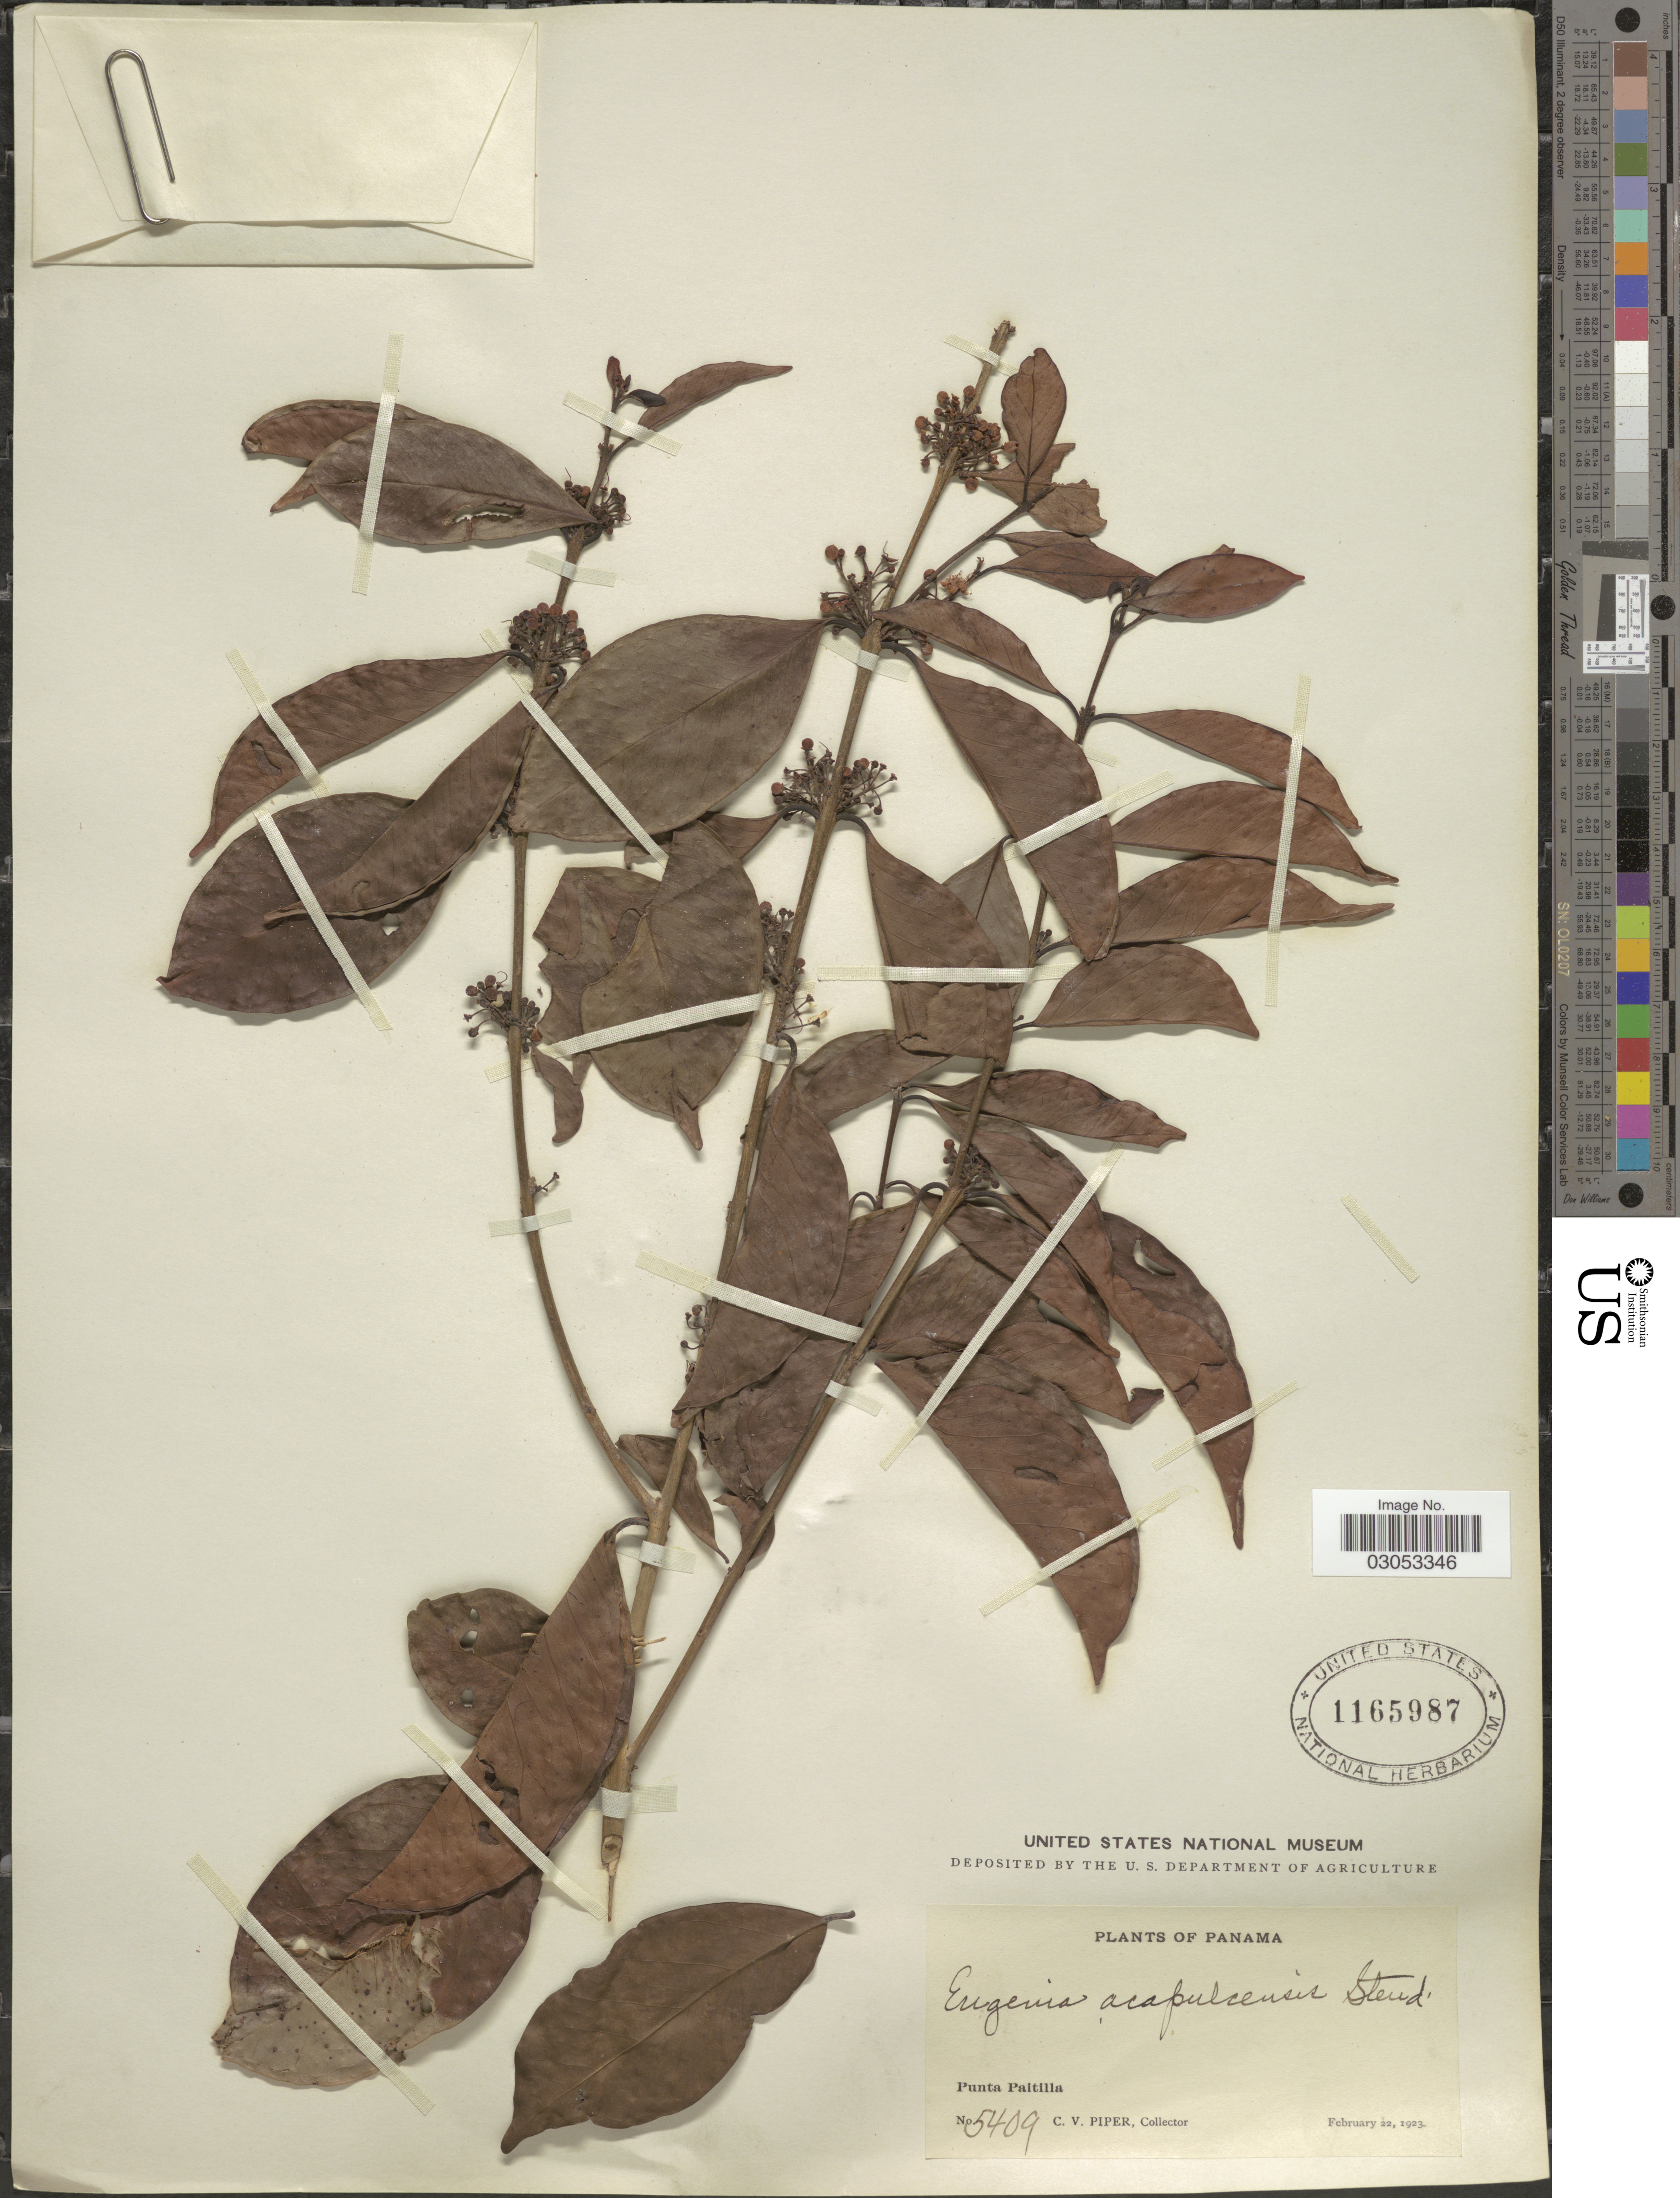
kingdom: Plantae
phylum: Tracheophyta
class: Magnoliopsida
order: Myrtales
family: Myrtaceae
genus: Eugenia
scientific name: Eugenia acapulcensis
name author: Steud.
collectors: C. V. Piper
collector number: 5409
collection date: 1923-02-22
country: Panama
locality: Punta Paitilla.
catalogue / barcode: US 1165987